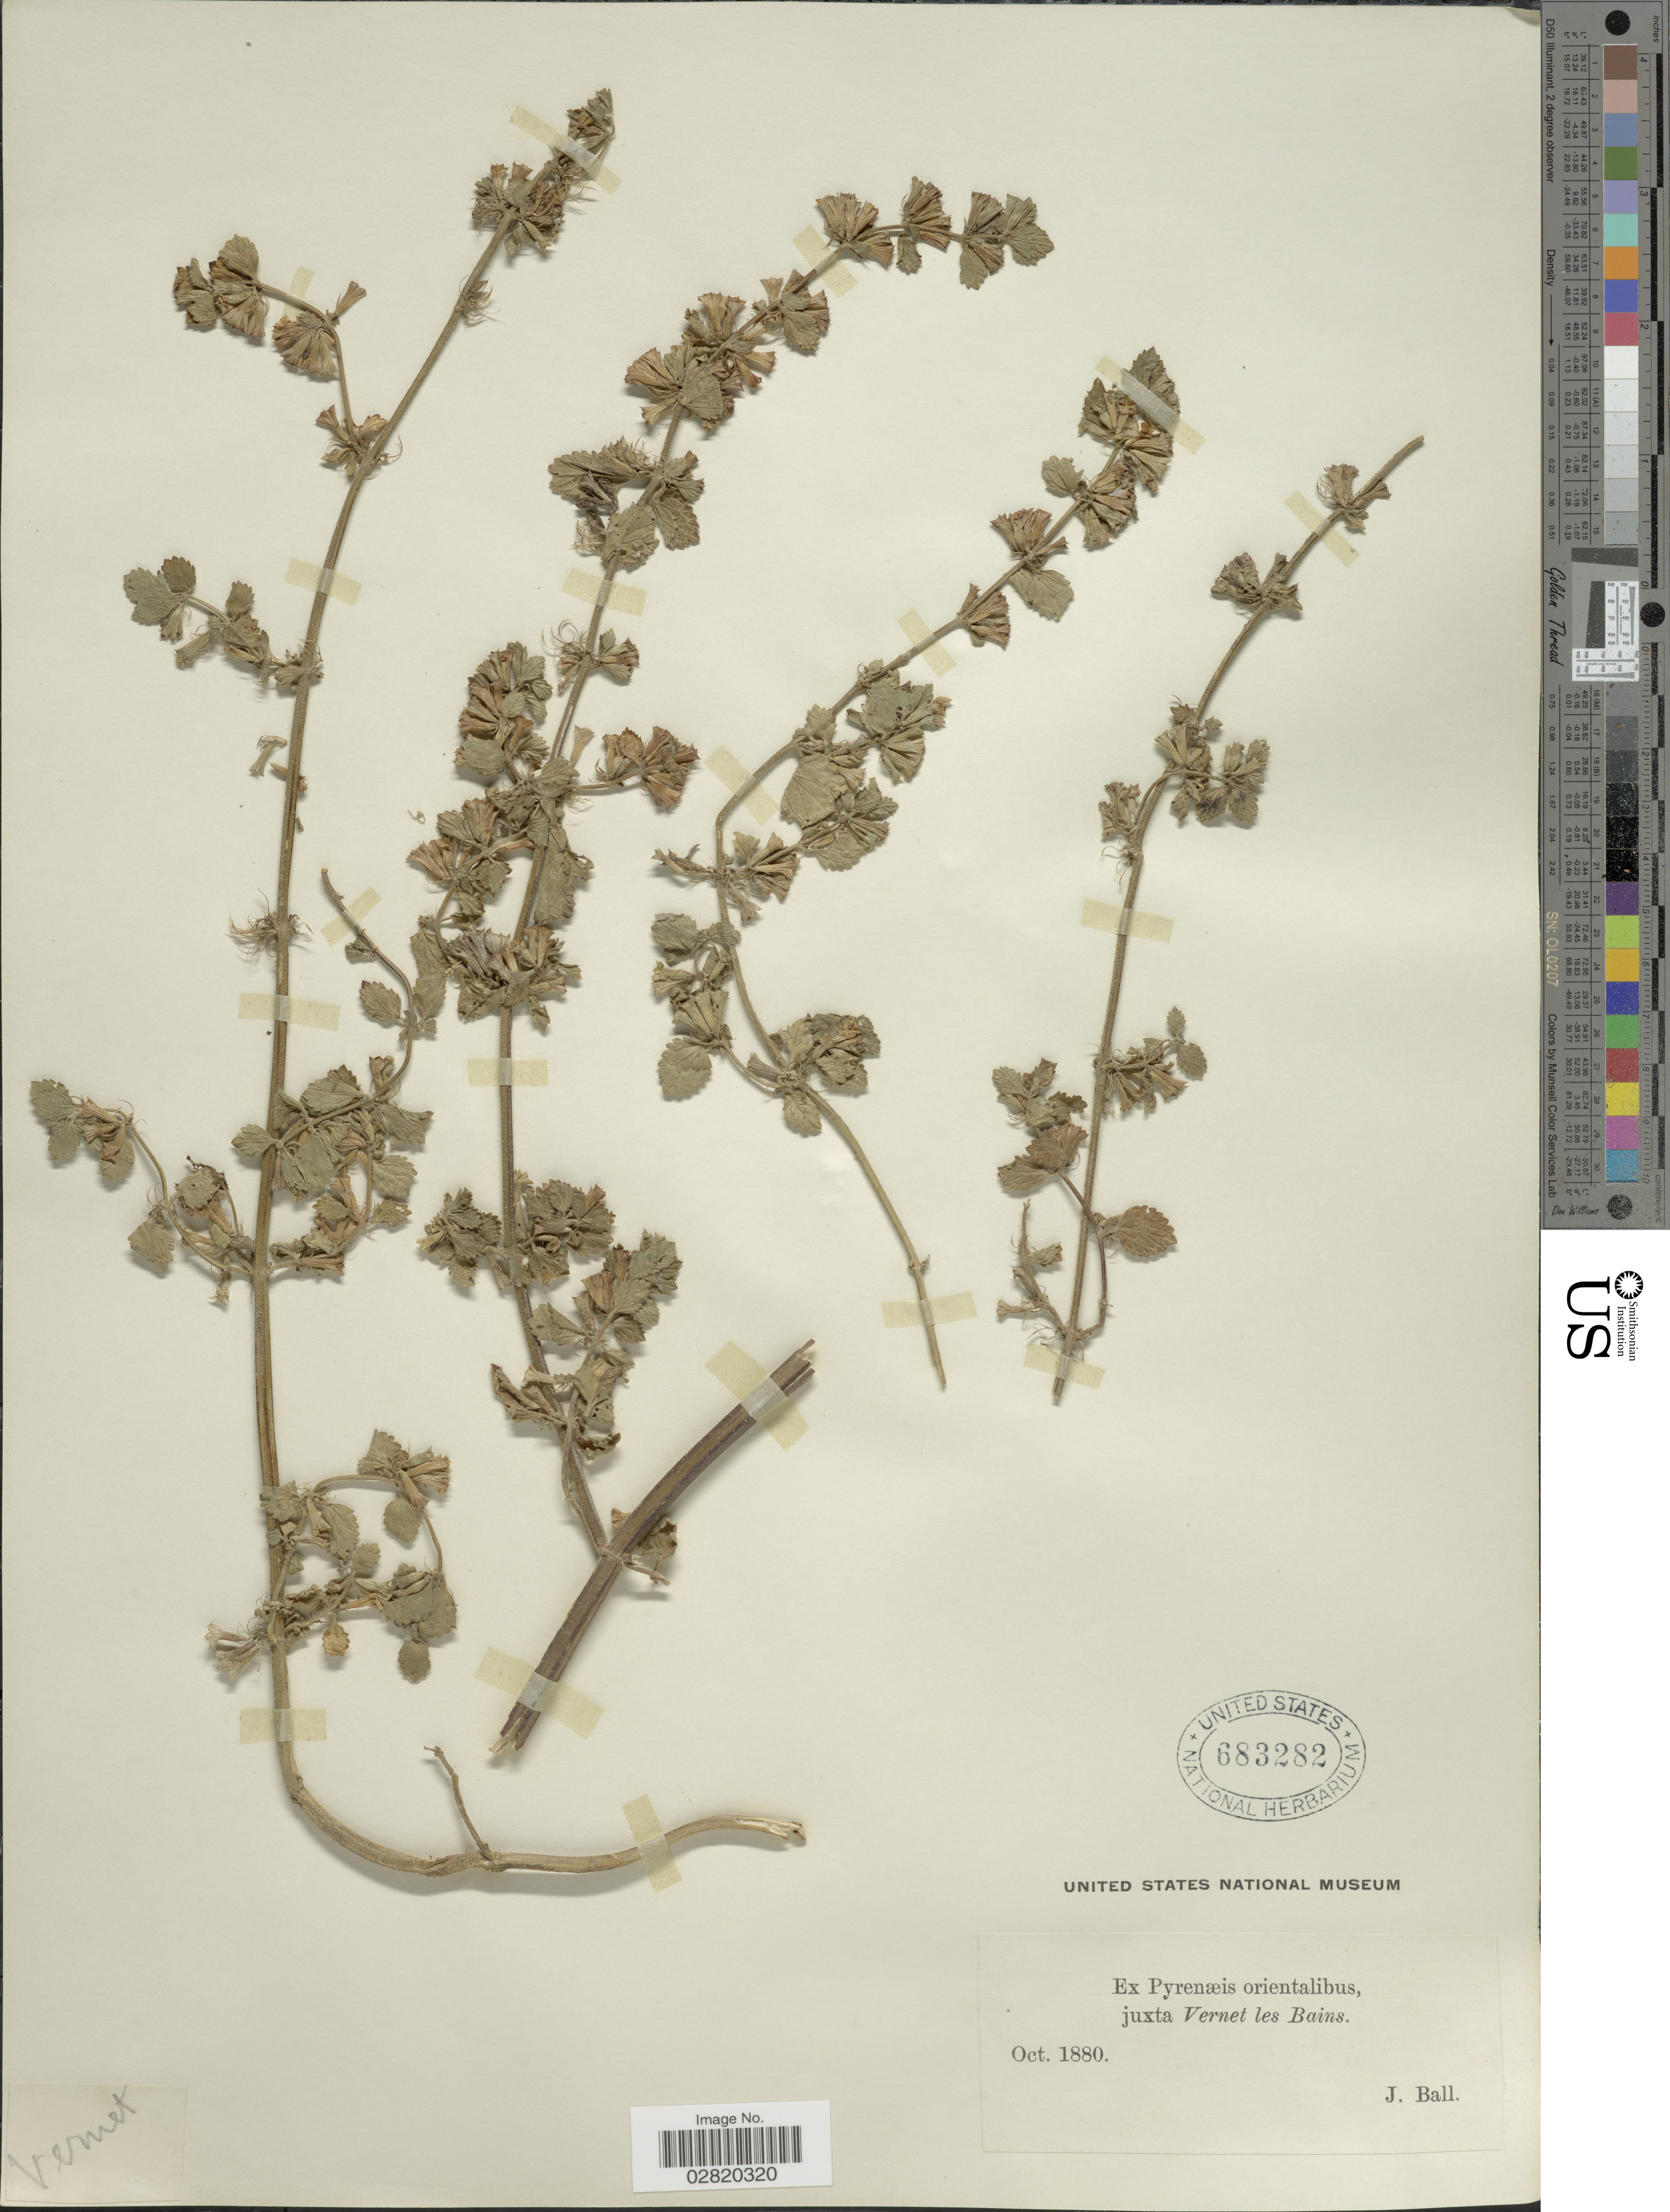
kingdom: Plantae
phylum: Tracheophyta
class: Magnoliopsida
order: Lamiales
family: Lamiaceae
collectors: J. Ball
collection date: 1880-10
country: France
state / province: Occitanie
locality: Ex Pyrenæis orientalibus, juxta Vernet les Bains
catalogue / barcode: US 683282